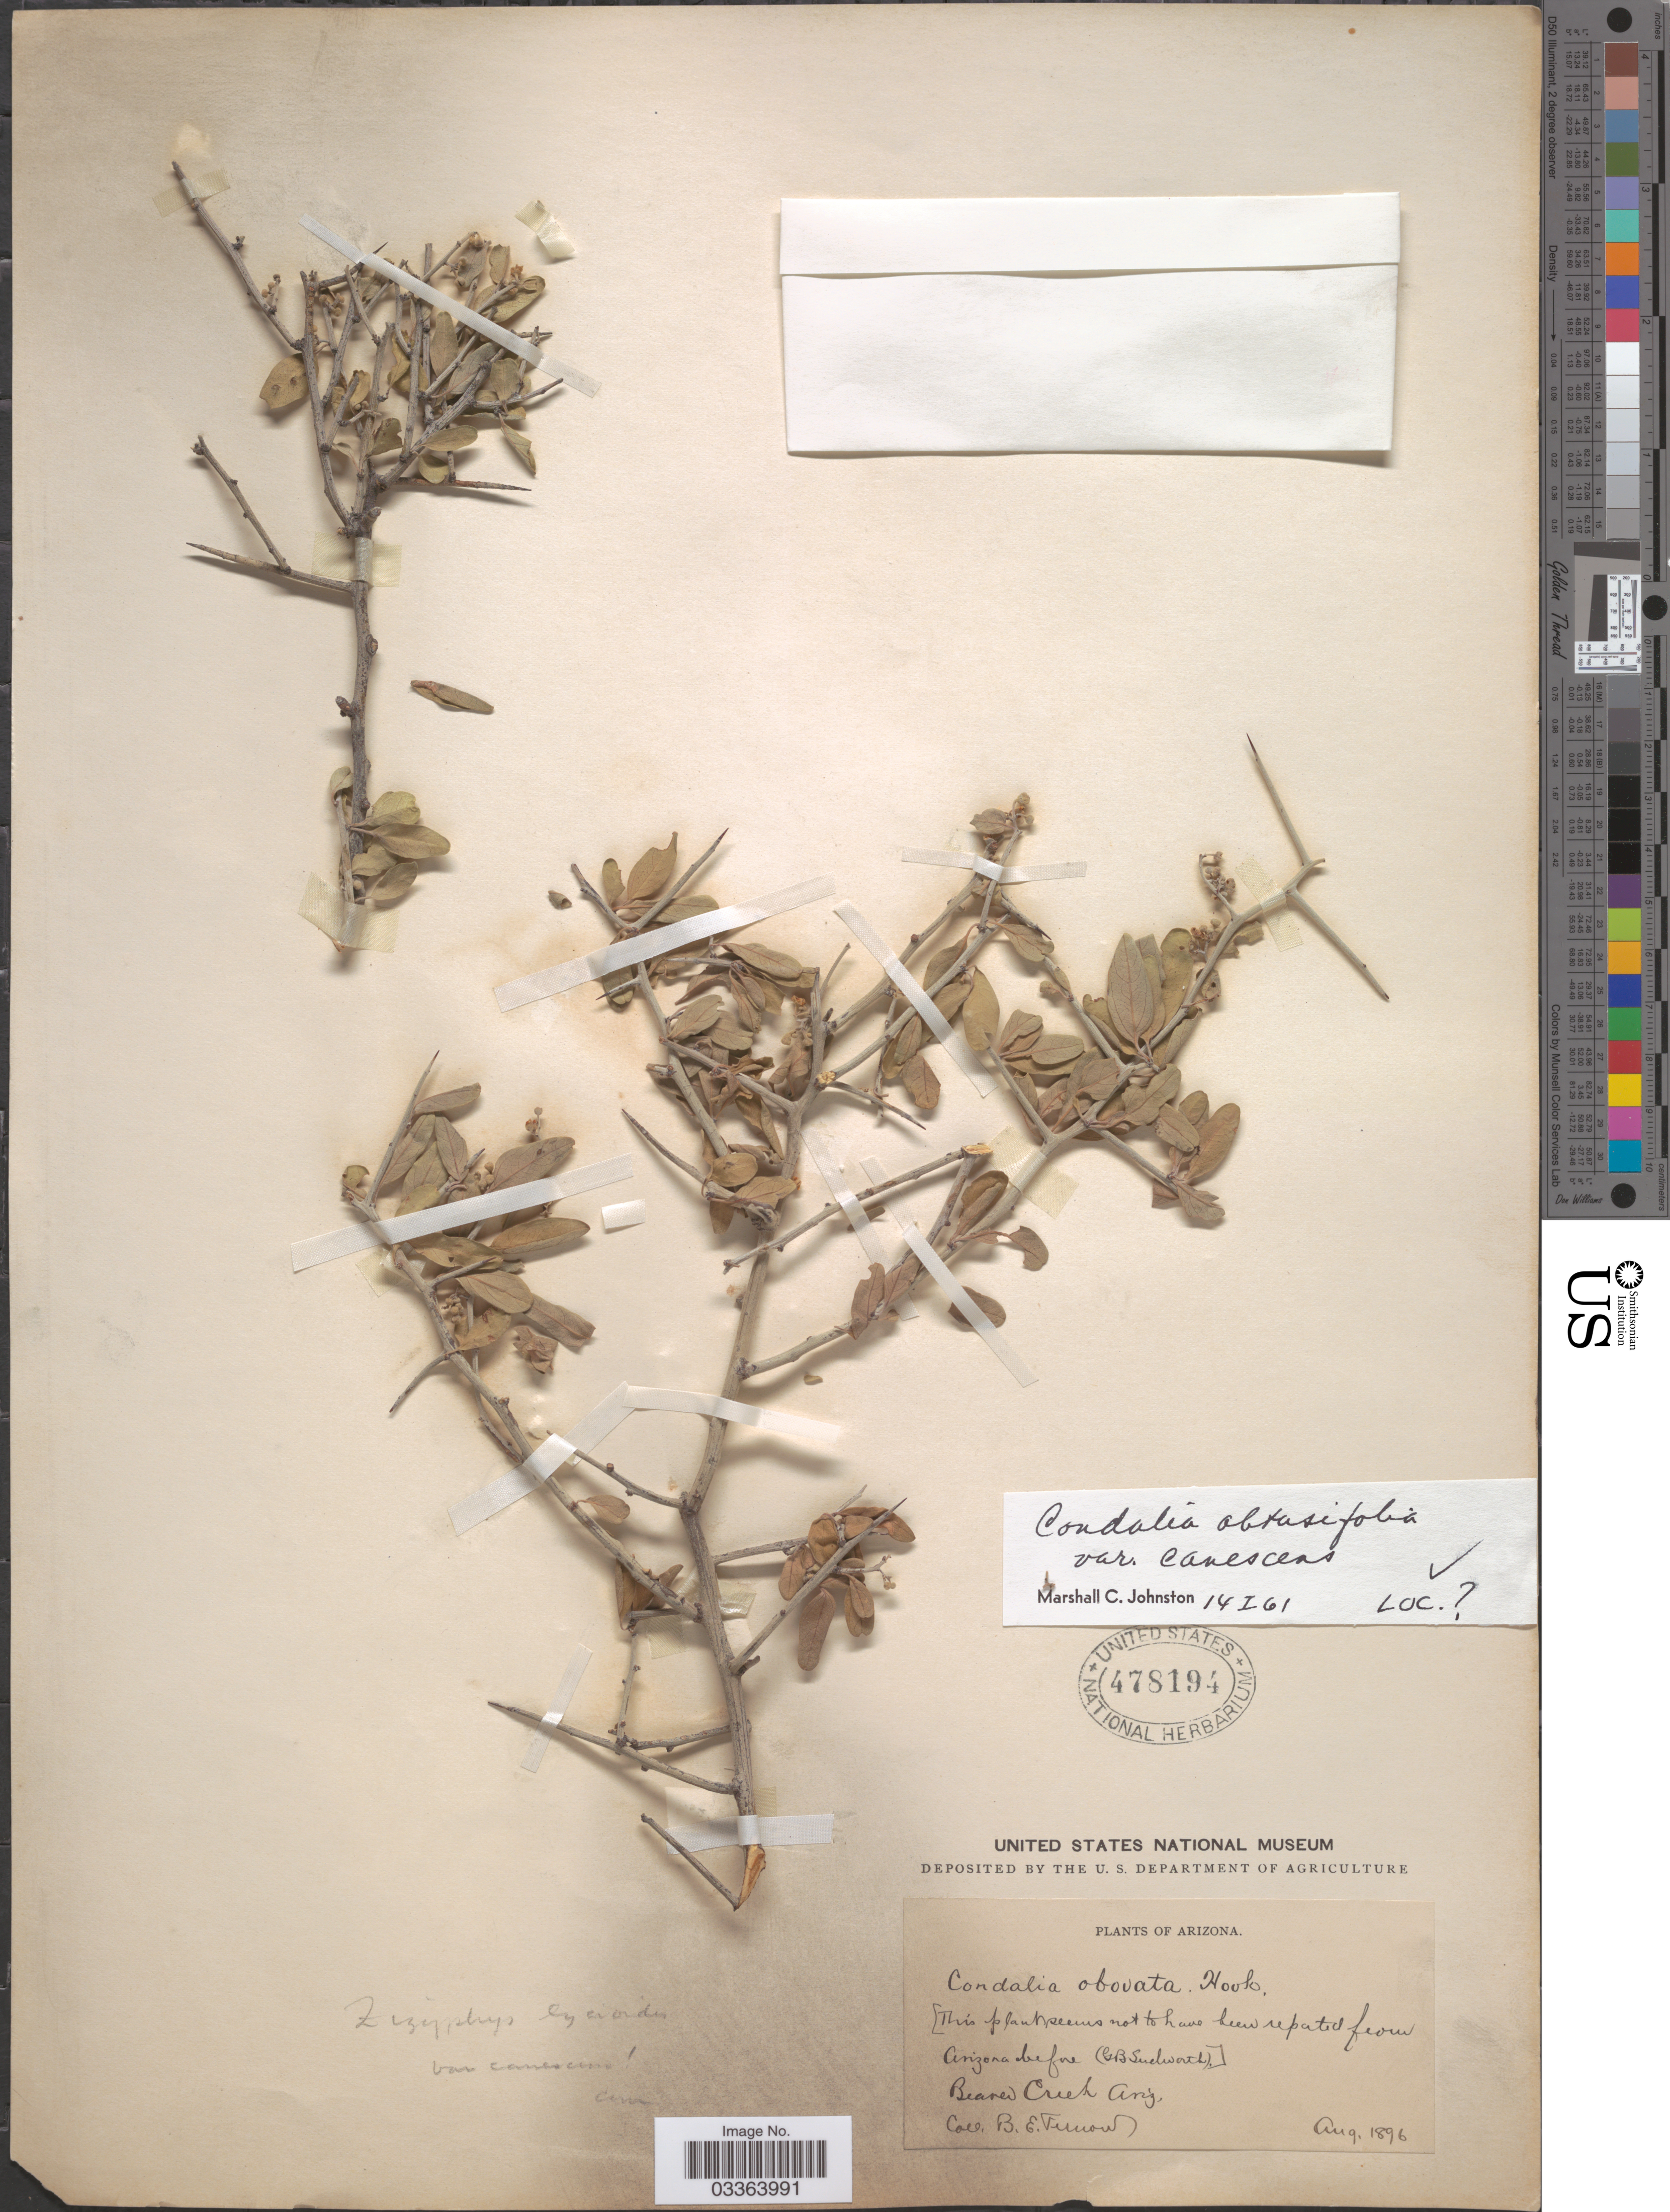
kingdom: Plantae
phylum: Tracheophyta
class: Magnoliopsida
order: Rosales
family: Rhamnaceae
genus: Sarcomphalus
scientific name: Sarcomphalus obtusifolius var. canescens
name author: (A. Gray) Hauenschild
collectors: B. Fernow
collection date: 1896-08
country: United States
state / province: Arizona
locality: Beaver Creek.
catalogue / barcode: US 478194